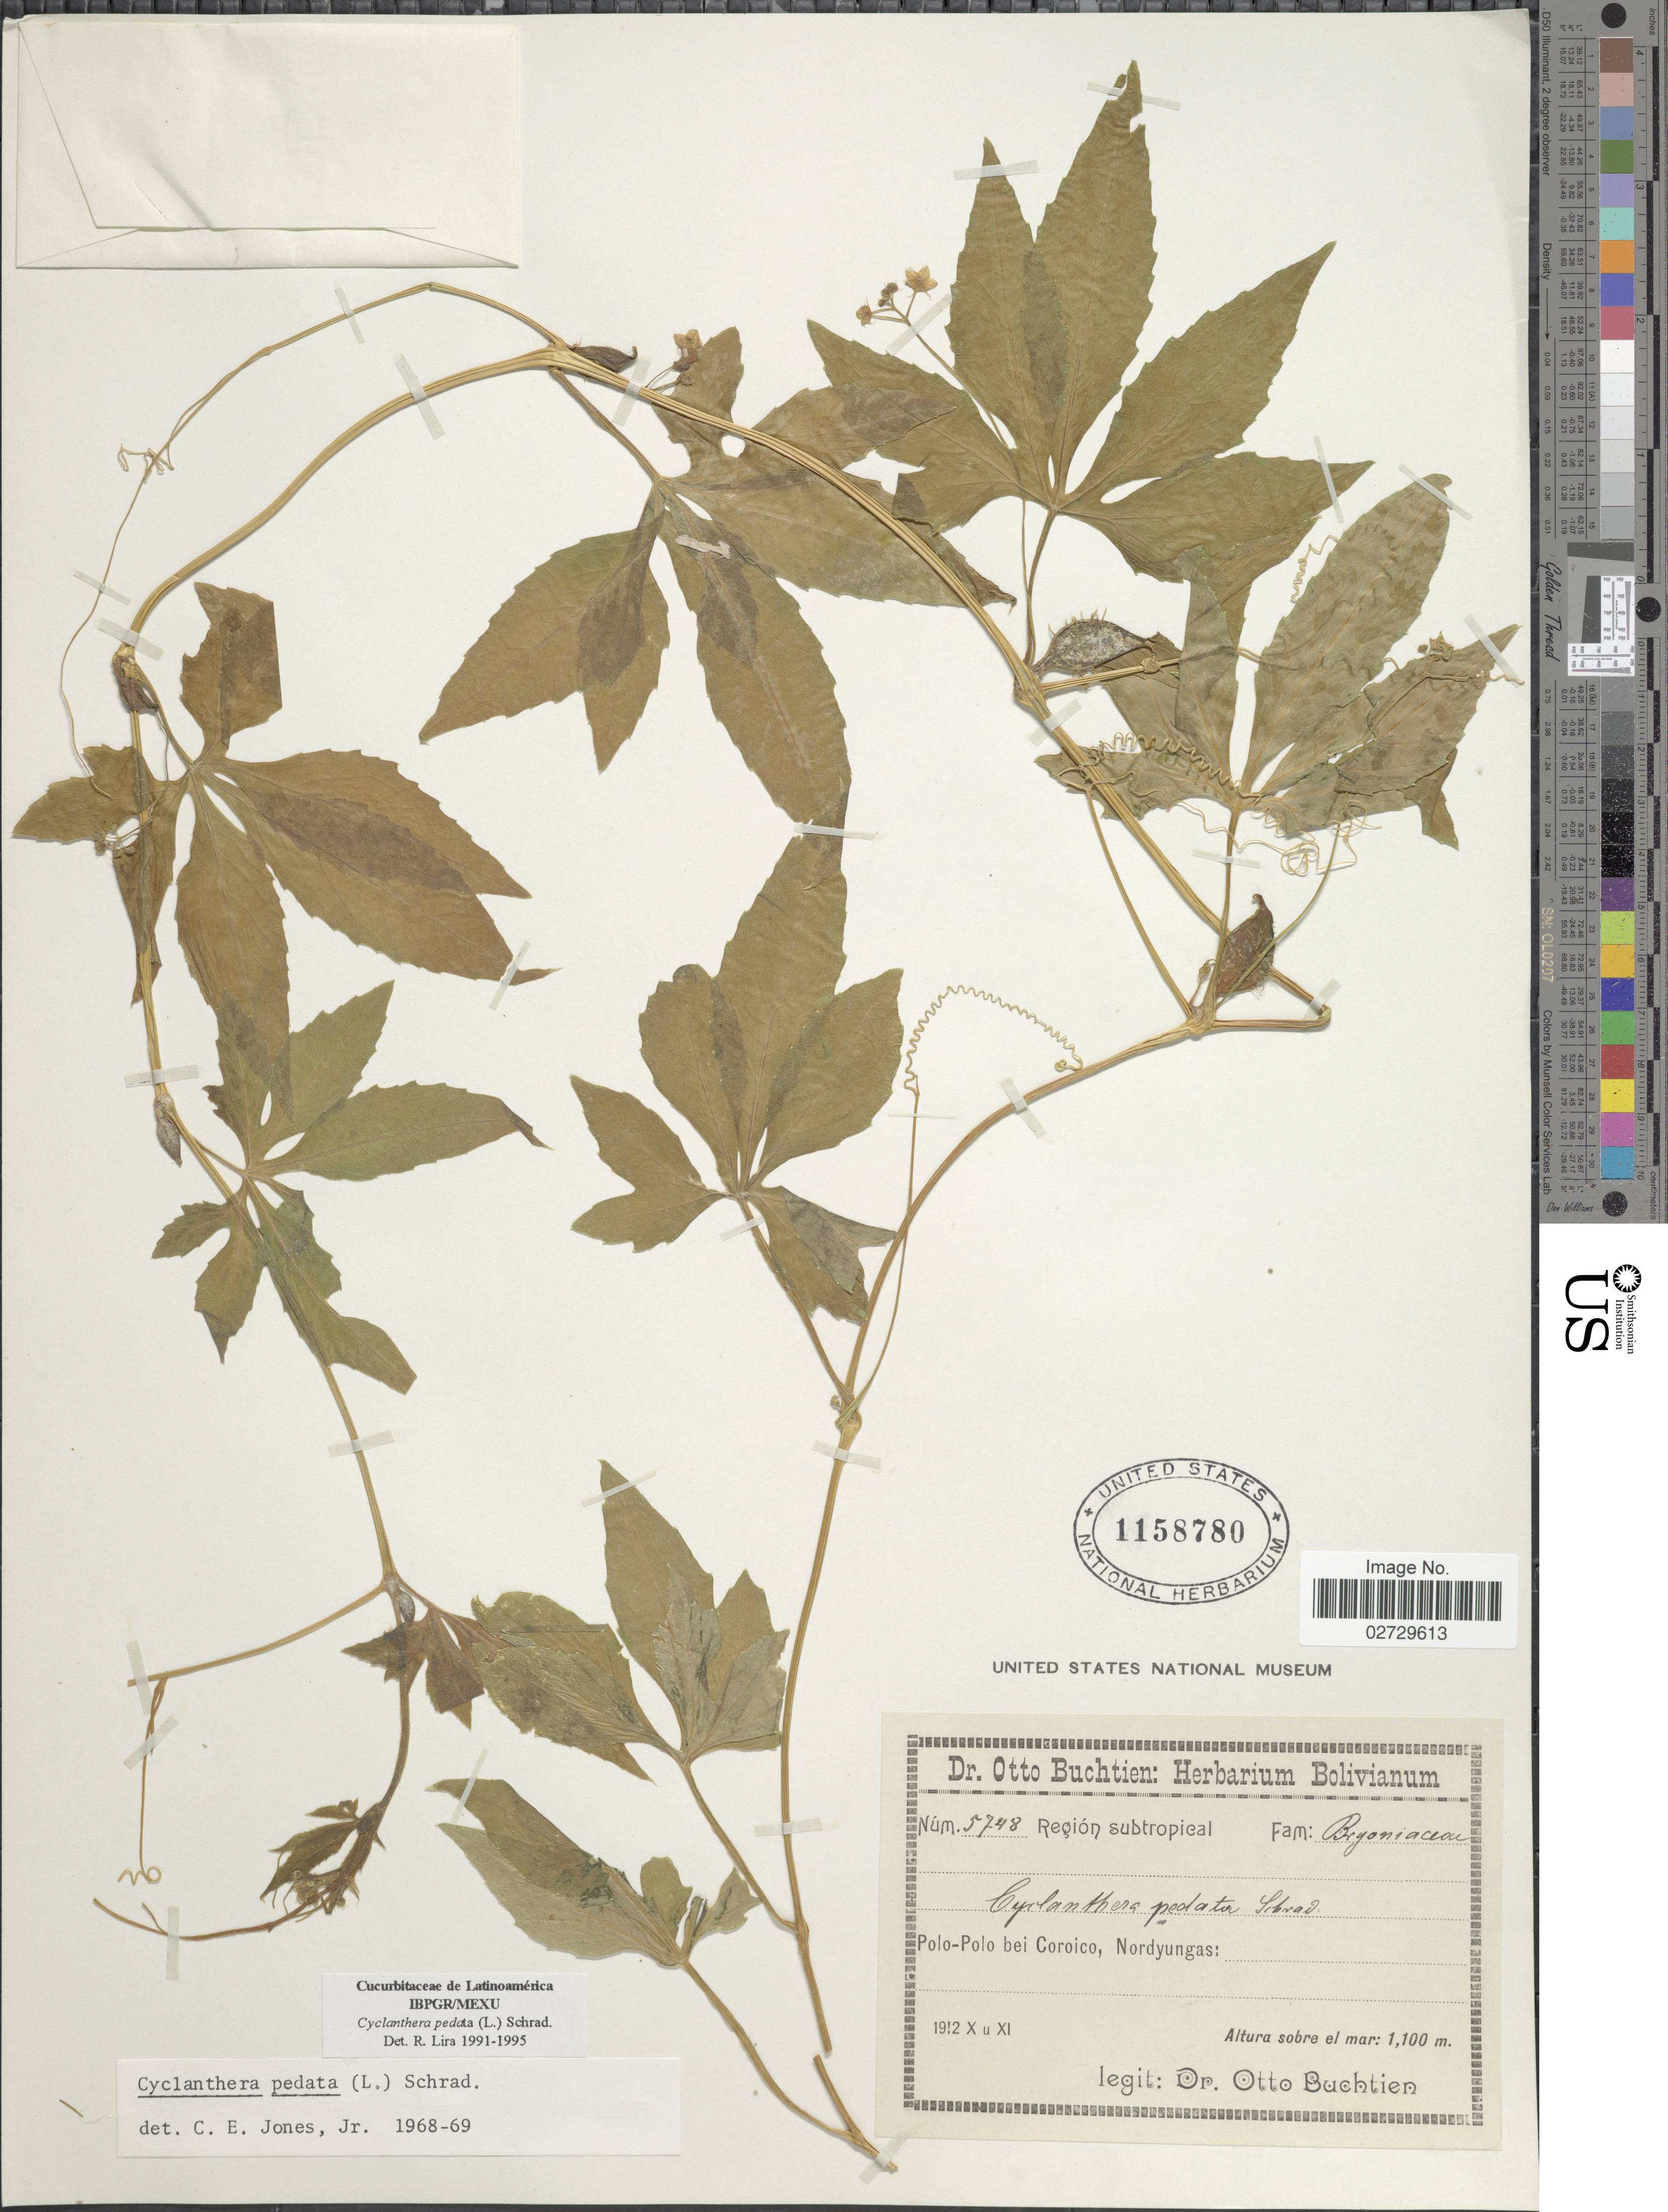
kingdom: Plantae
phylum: Tracheophyta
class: Magnoliopsida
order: Cucurbitales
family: Cucurbitaceae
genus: Cyclanthera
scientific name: Cyclanthera pedata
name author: (L.) Schrad.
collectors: O. Buchtien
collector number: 5748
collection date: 1912-10/1912-11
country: Bolivia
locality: Polo-Polo bei Coroico, Nordyungas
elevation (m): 1100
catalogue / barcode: US 1158780